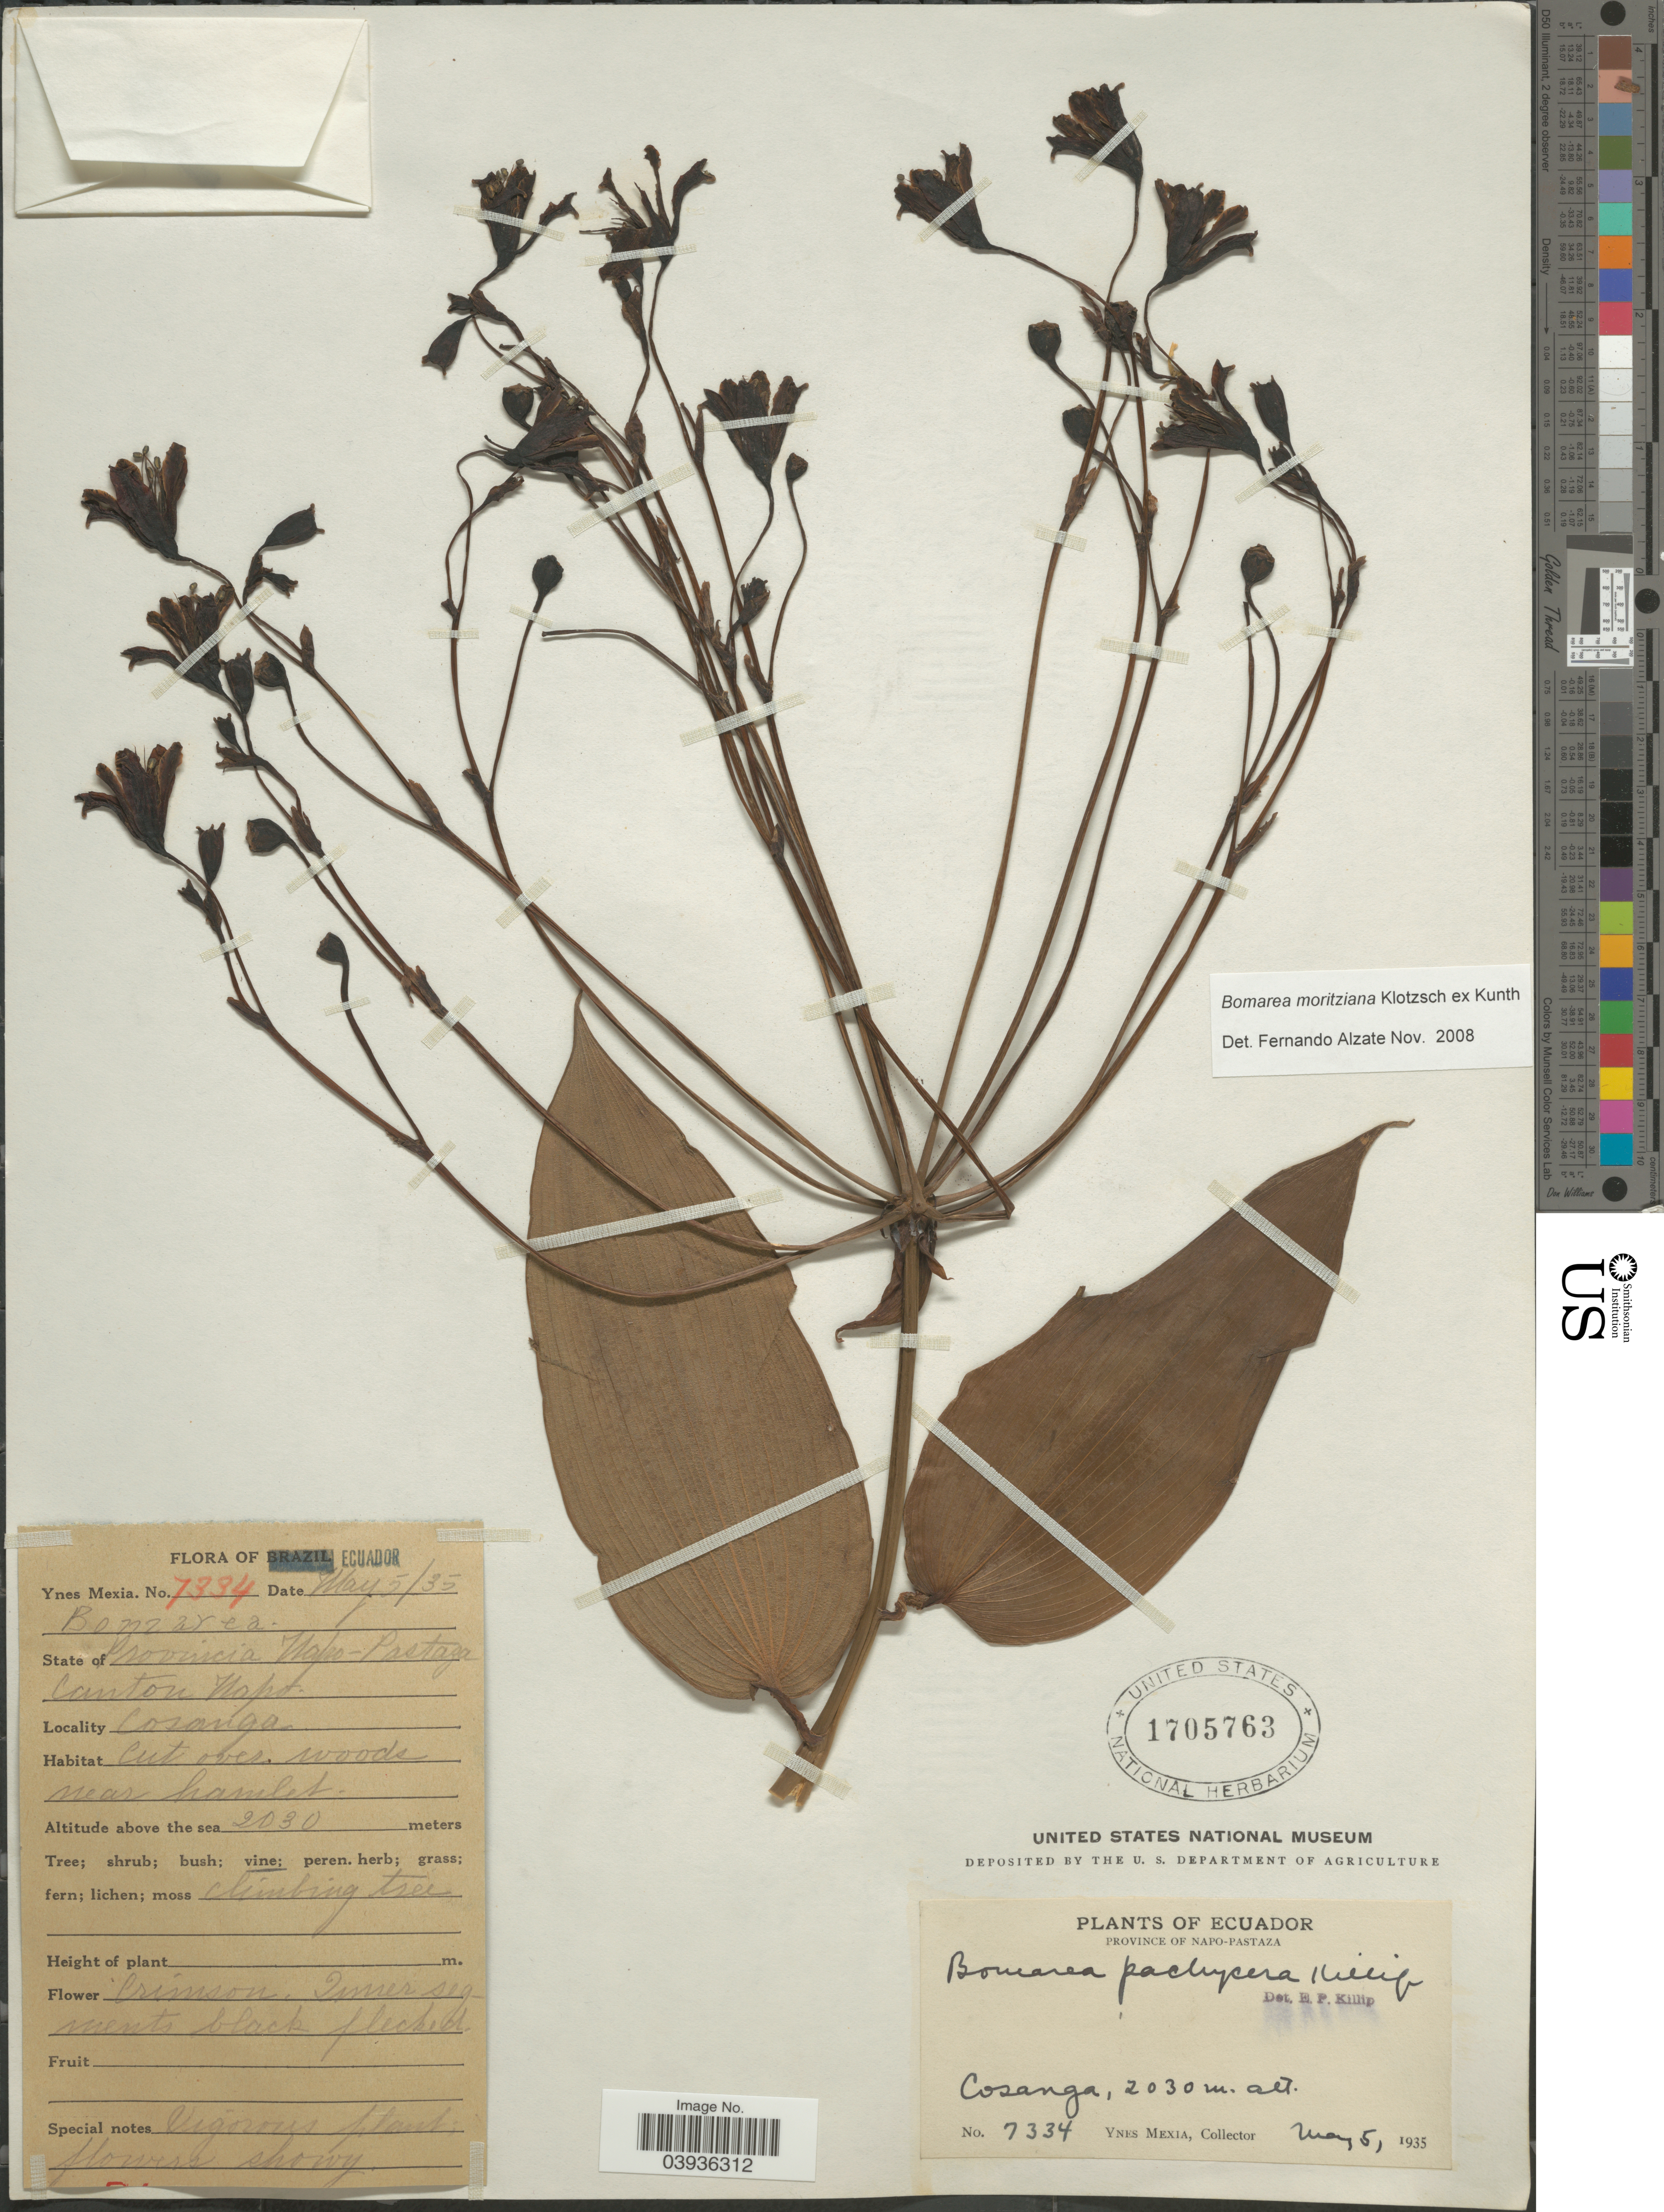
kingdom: Plantae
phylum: Tracheophyta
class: Liliopsida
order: Liliales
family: Alstroemeriaceae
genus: Bomarea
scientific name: Bomarea moritziana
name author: Klotzsch ex Kunth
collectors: Y. Mexia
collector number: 7334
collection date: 1935-05-05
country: Ecuador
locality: Provincia Napo-Pastaza. Canton Napo. Cosanga.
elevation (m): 2030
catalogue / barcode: US 1705763